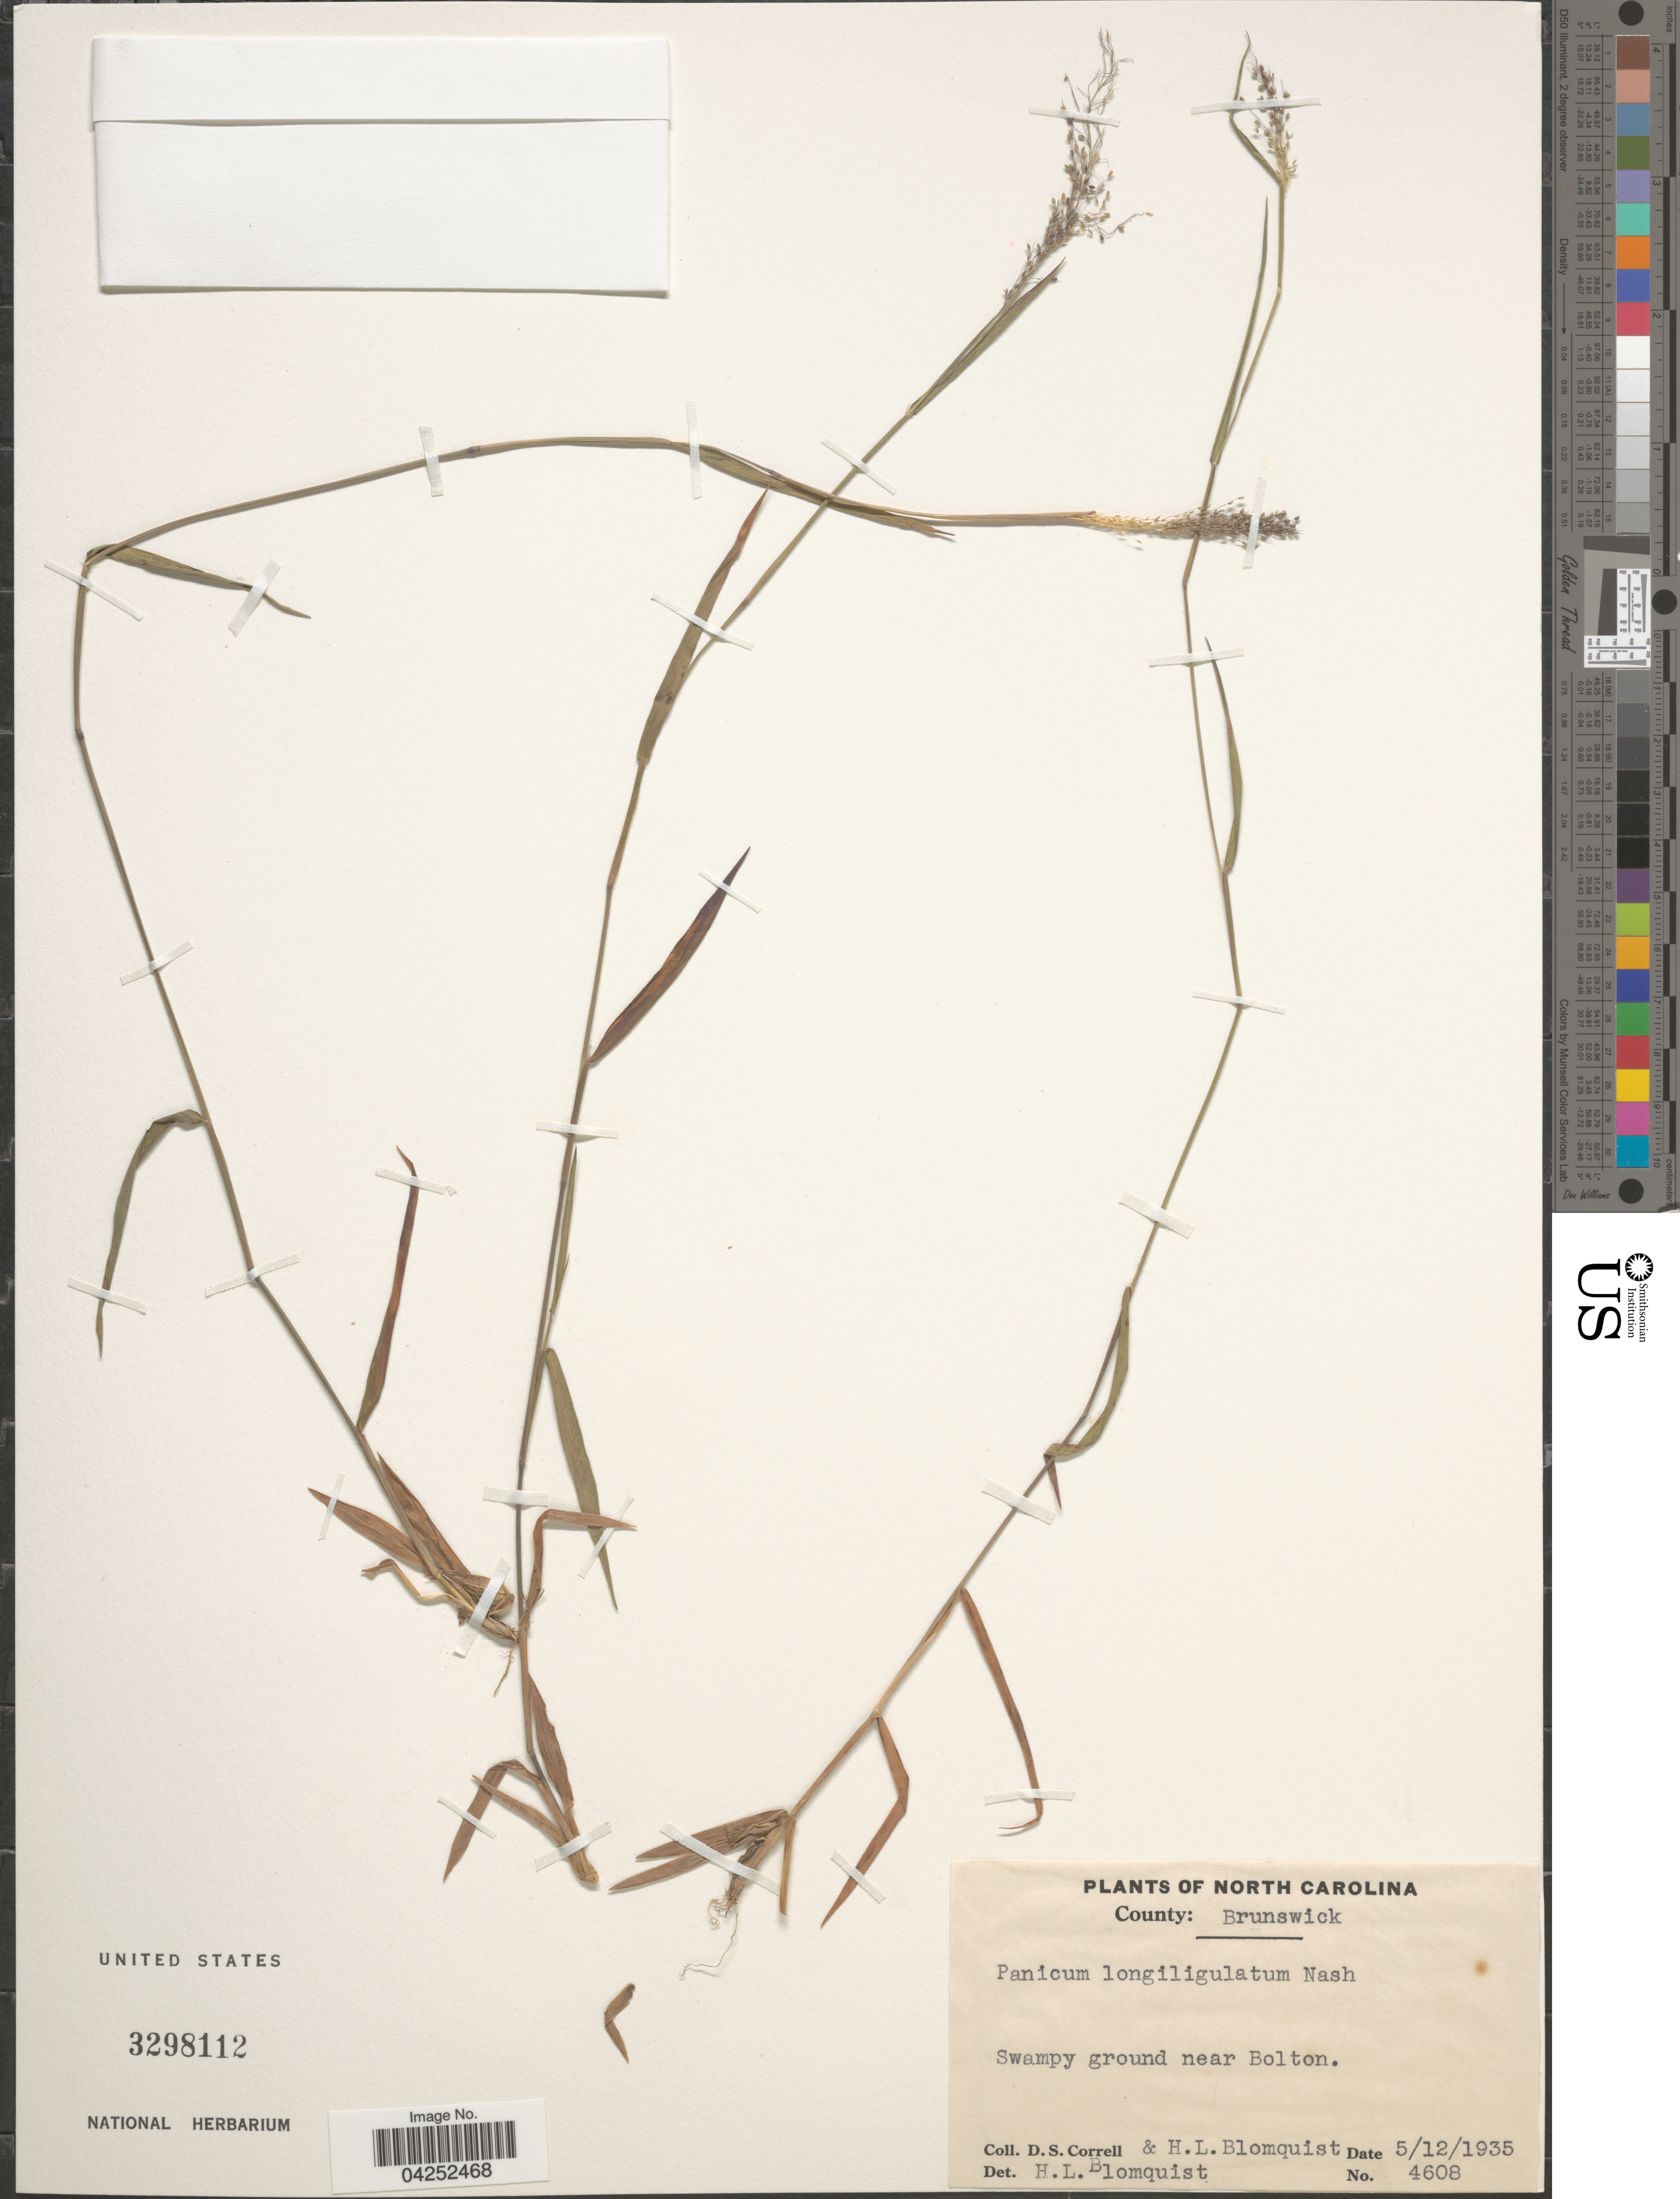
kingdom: Plantae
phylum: Tracheophyta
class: Liliopsida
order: Poales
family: Poaceae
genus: Dichanthelium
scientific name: Dichanthelium bicknellii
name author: (Nash) LeBlond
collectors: D. S. Correll & H. Blomquist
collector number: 4608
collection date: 1935-05-12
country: United States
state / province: North Carolina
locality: County: Brunswick. Swampy ground near Bolton.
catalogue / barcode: US 3298112